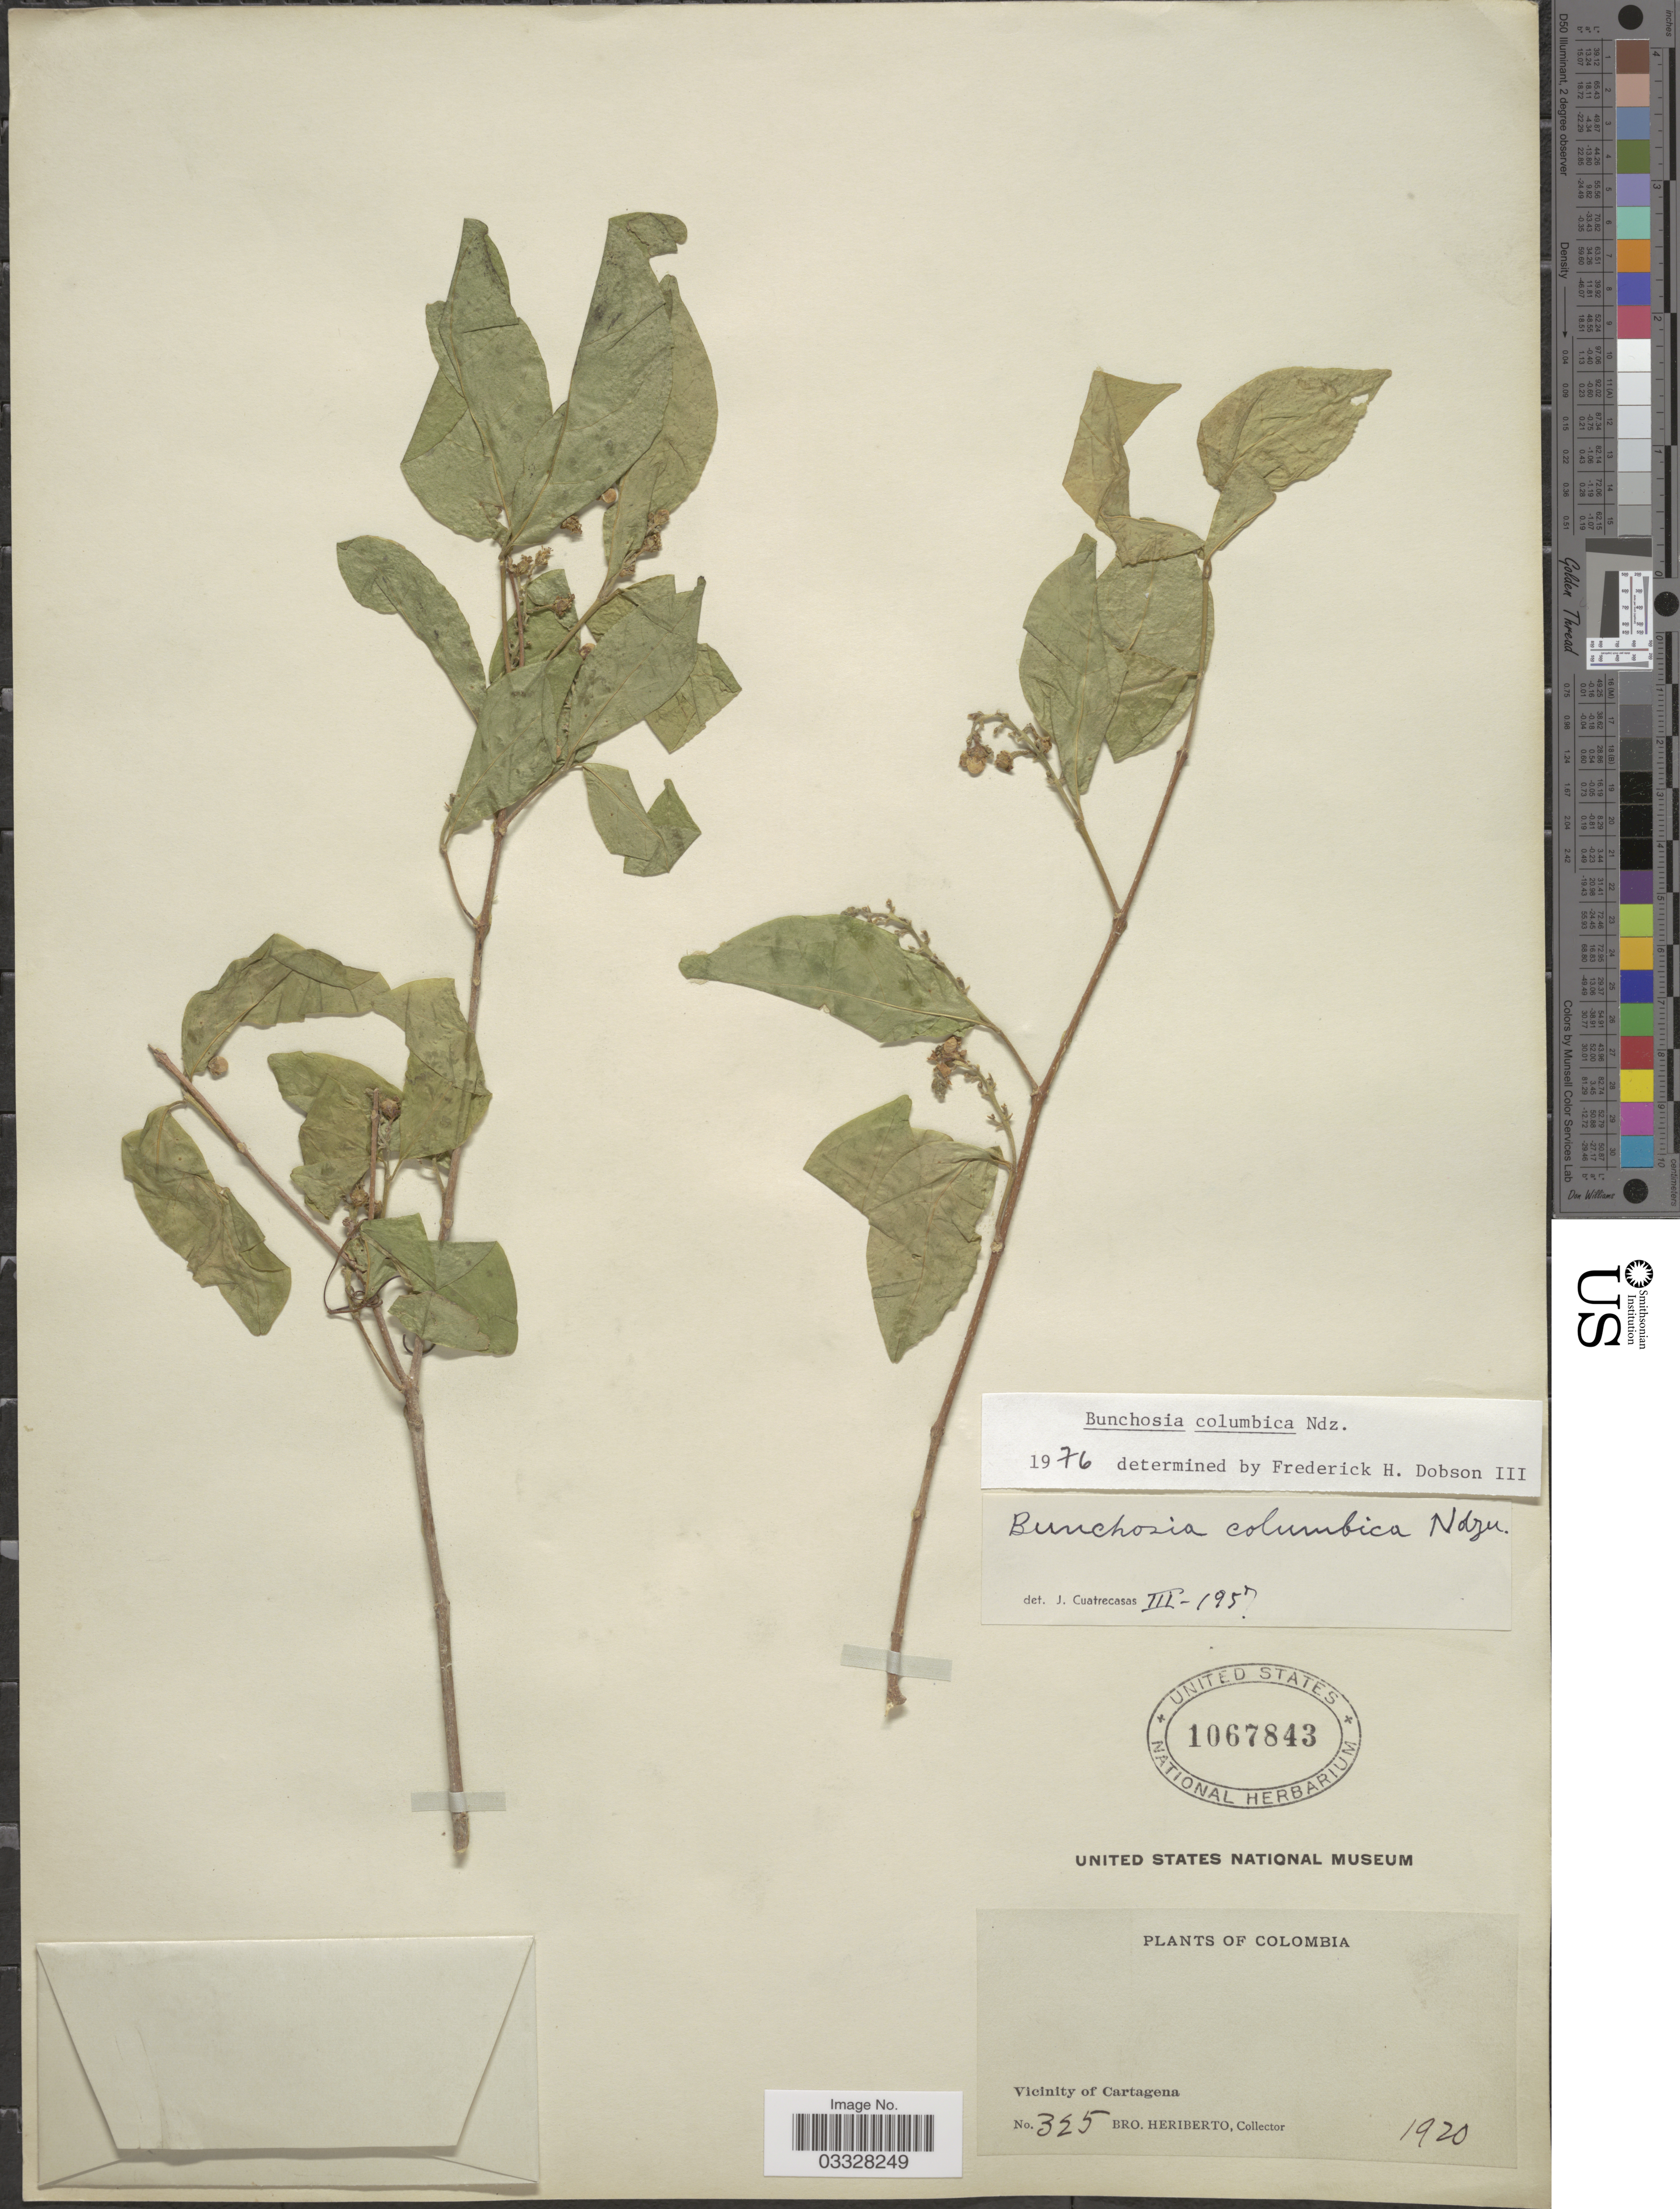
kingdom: Plantae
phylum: Tracheophyta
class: Magnoliopsida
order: Malpighiales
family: Malpighiaceae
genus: Bunchosia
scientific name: Bunchosia columbica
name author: Nied.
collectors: B. Heriberto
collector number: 325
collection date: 1920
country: Colombia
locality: Vicinity of Cartagena.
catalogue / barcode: US 1067843